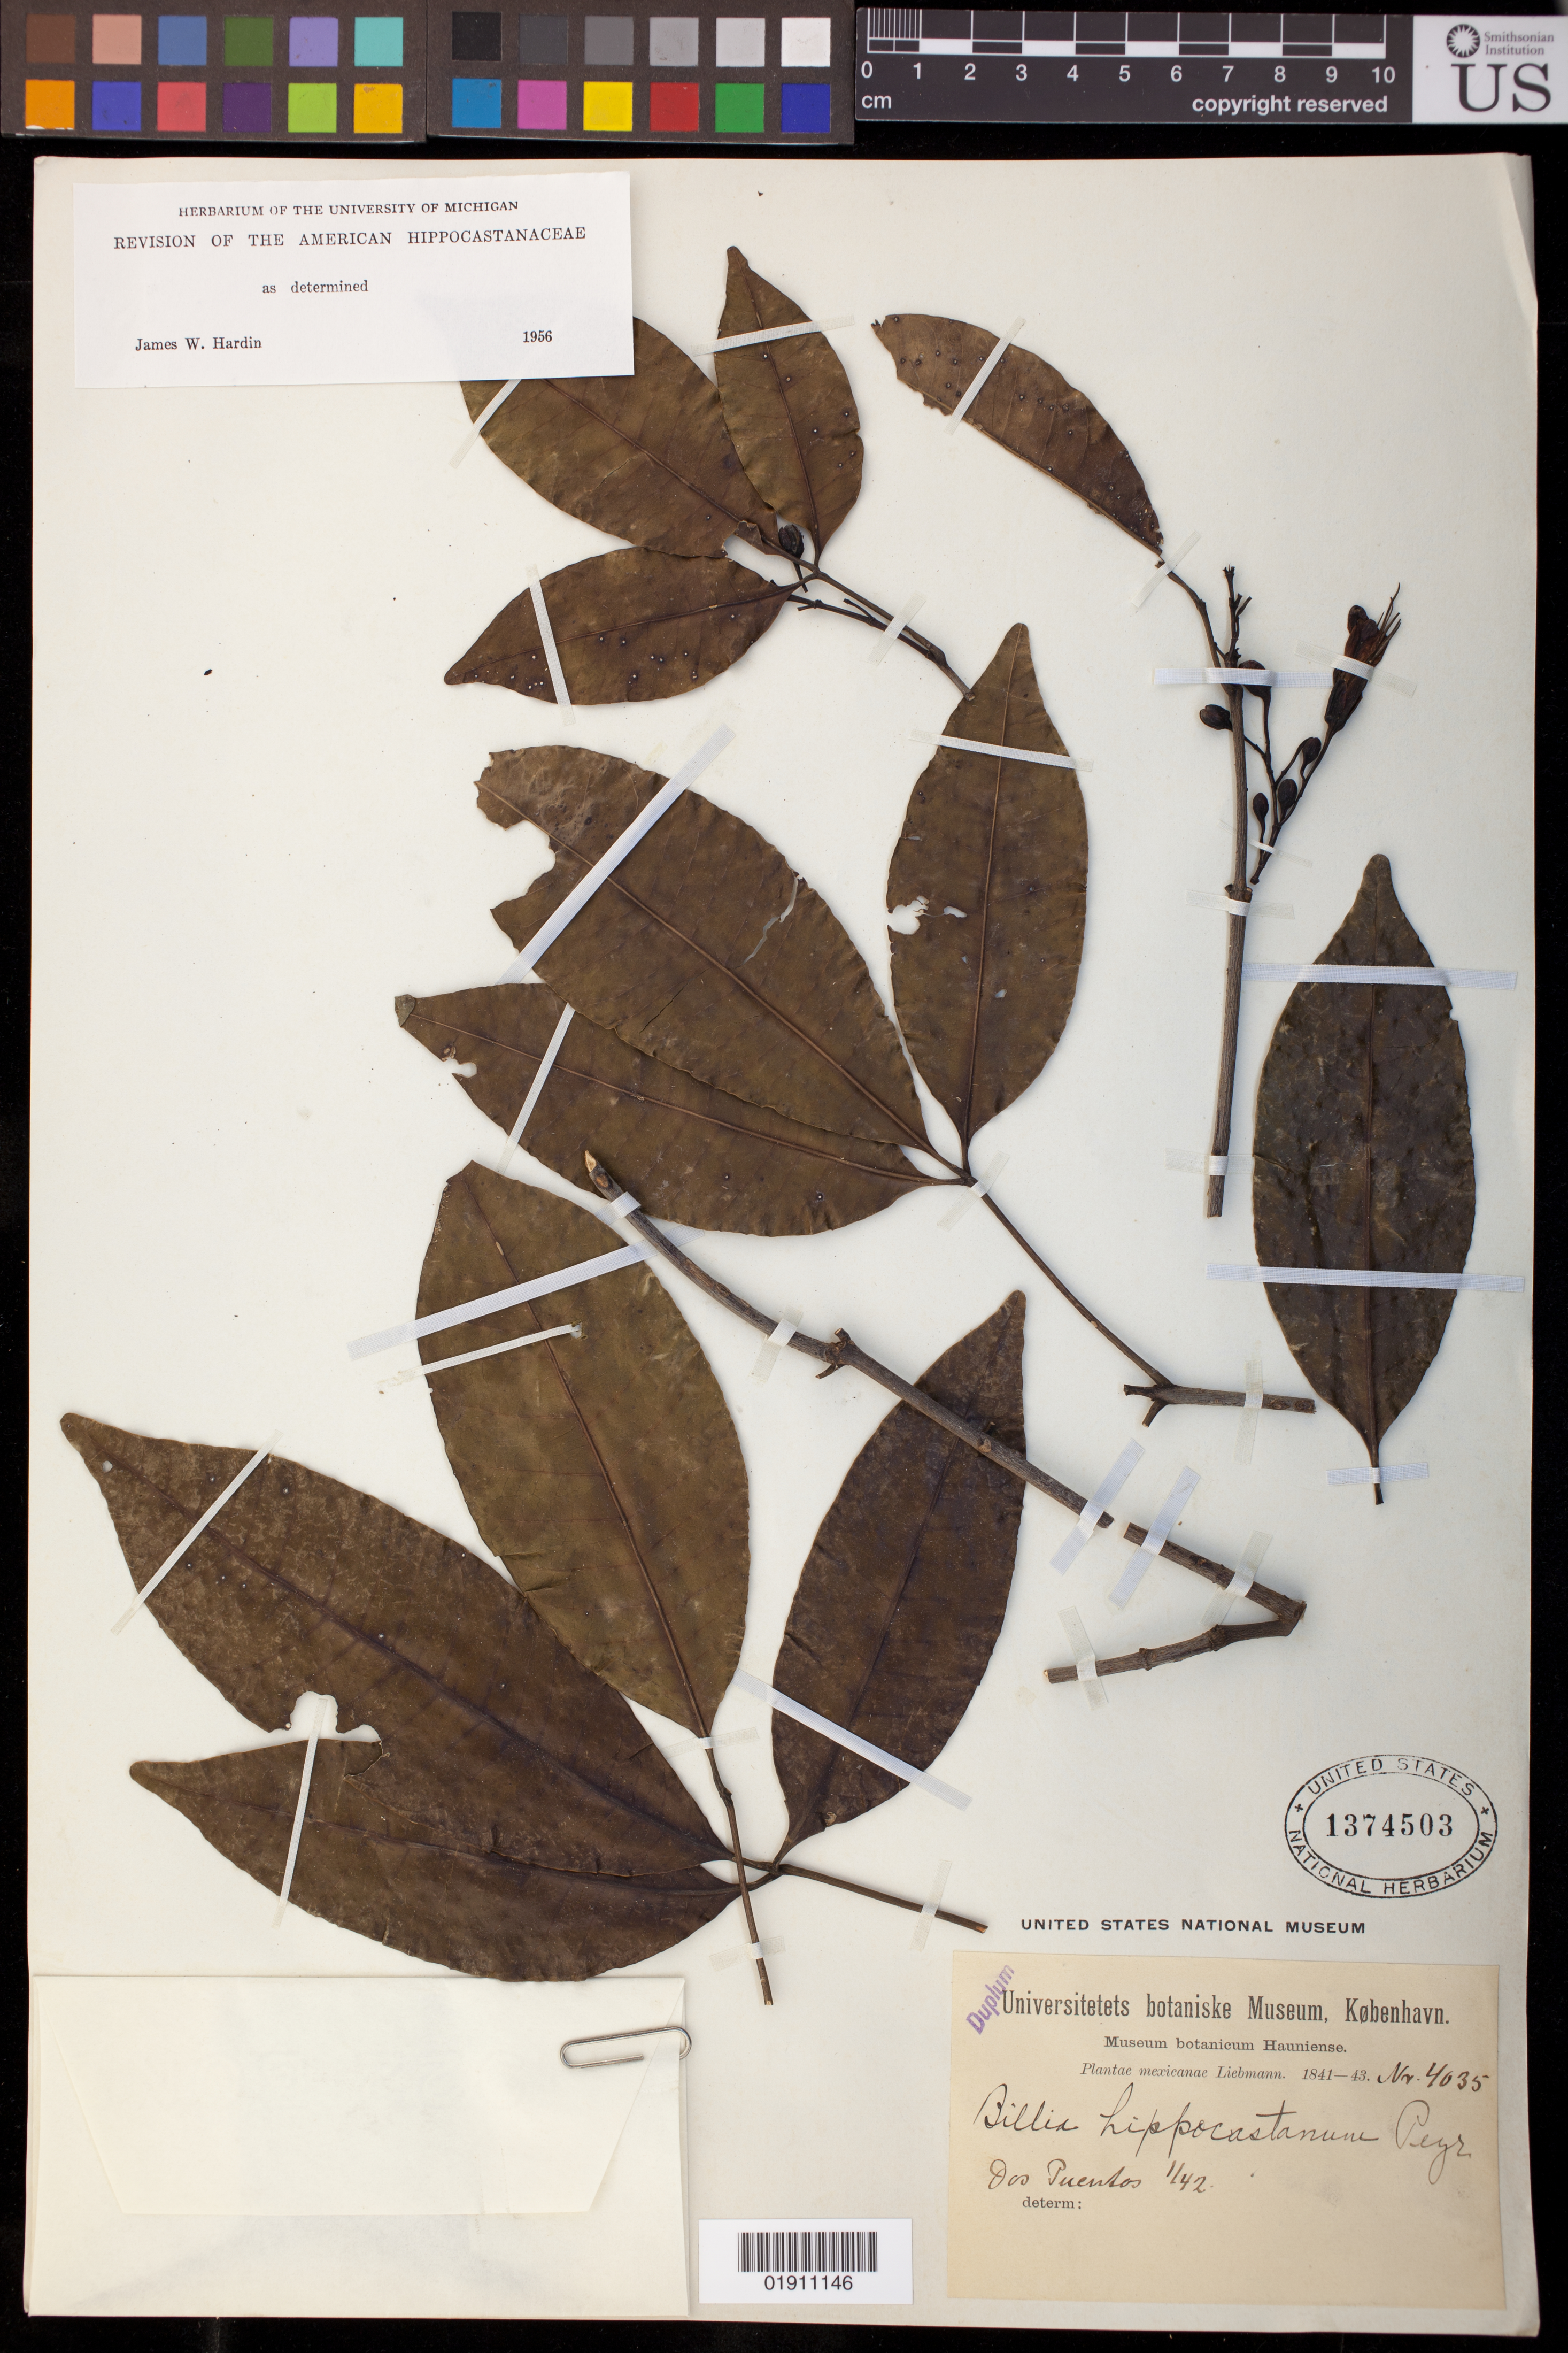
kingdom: Plantae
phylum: Tracheophyta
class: Magnoliopsida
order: Sapindales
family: Sapindaceae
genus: Billia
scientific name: Billia hippocastanum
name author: Peyr.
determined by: Hardin, J. W.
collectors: F. M. Liebmann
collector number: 4035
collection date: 1842-01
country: Mexico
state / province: Veracruz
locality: Dos Puentes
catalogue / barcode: US 1374503